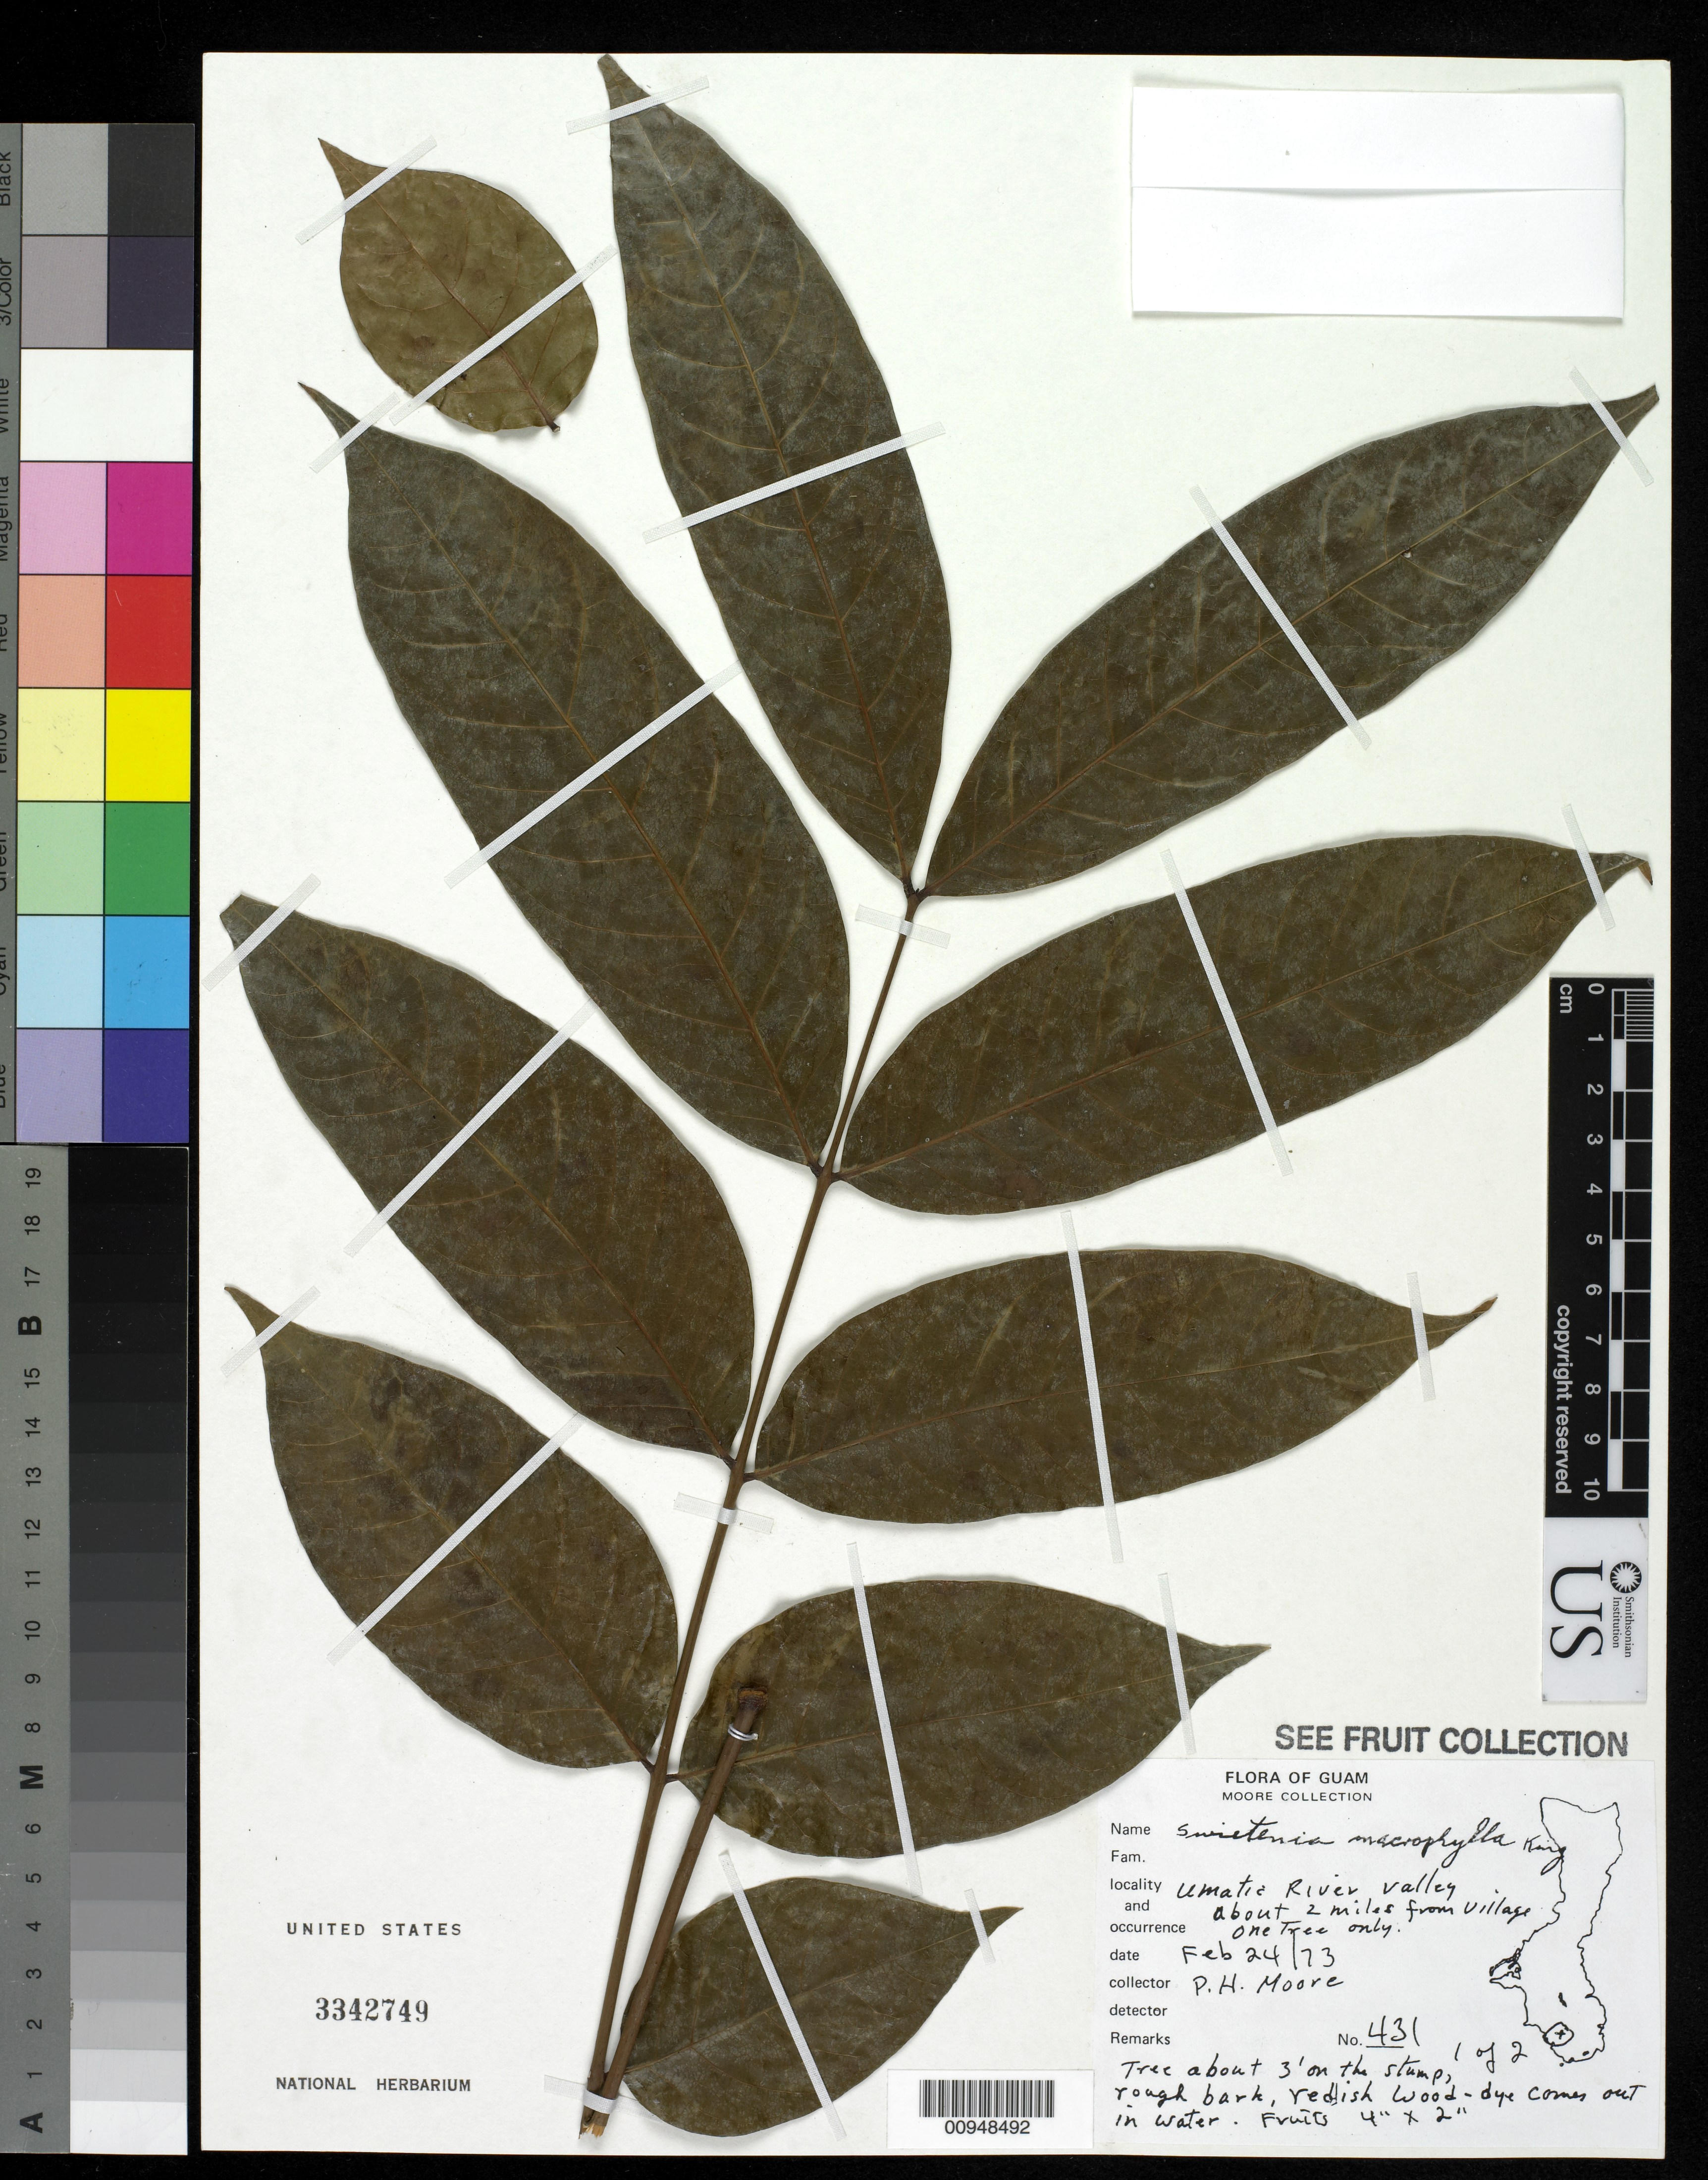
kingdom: Plantae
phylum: Tracheophyta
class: Magnoliopsida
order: Sapindales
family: Meliaceae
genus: Swietenia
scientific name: Swietenia macrophylla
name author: King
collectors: P. H. Moore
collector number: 431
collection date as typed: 24 Feb 1973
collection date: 1973-02-24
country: Guam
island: Guam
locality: Umatic River valley about 2 miles from village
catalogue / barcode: US 3342749